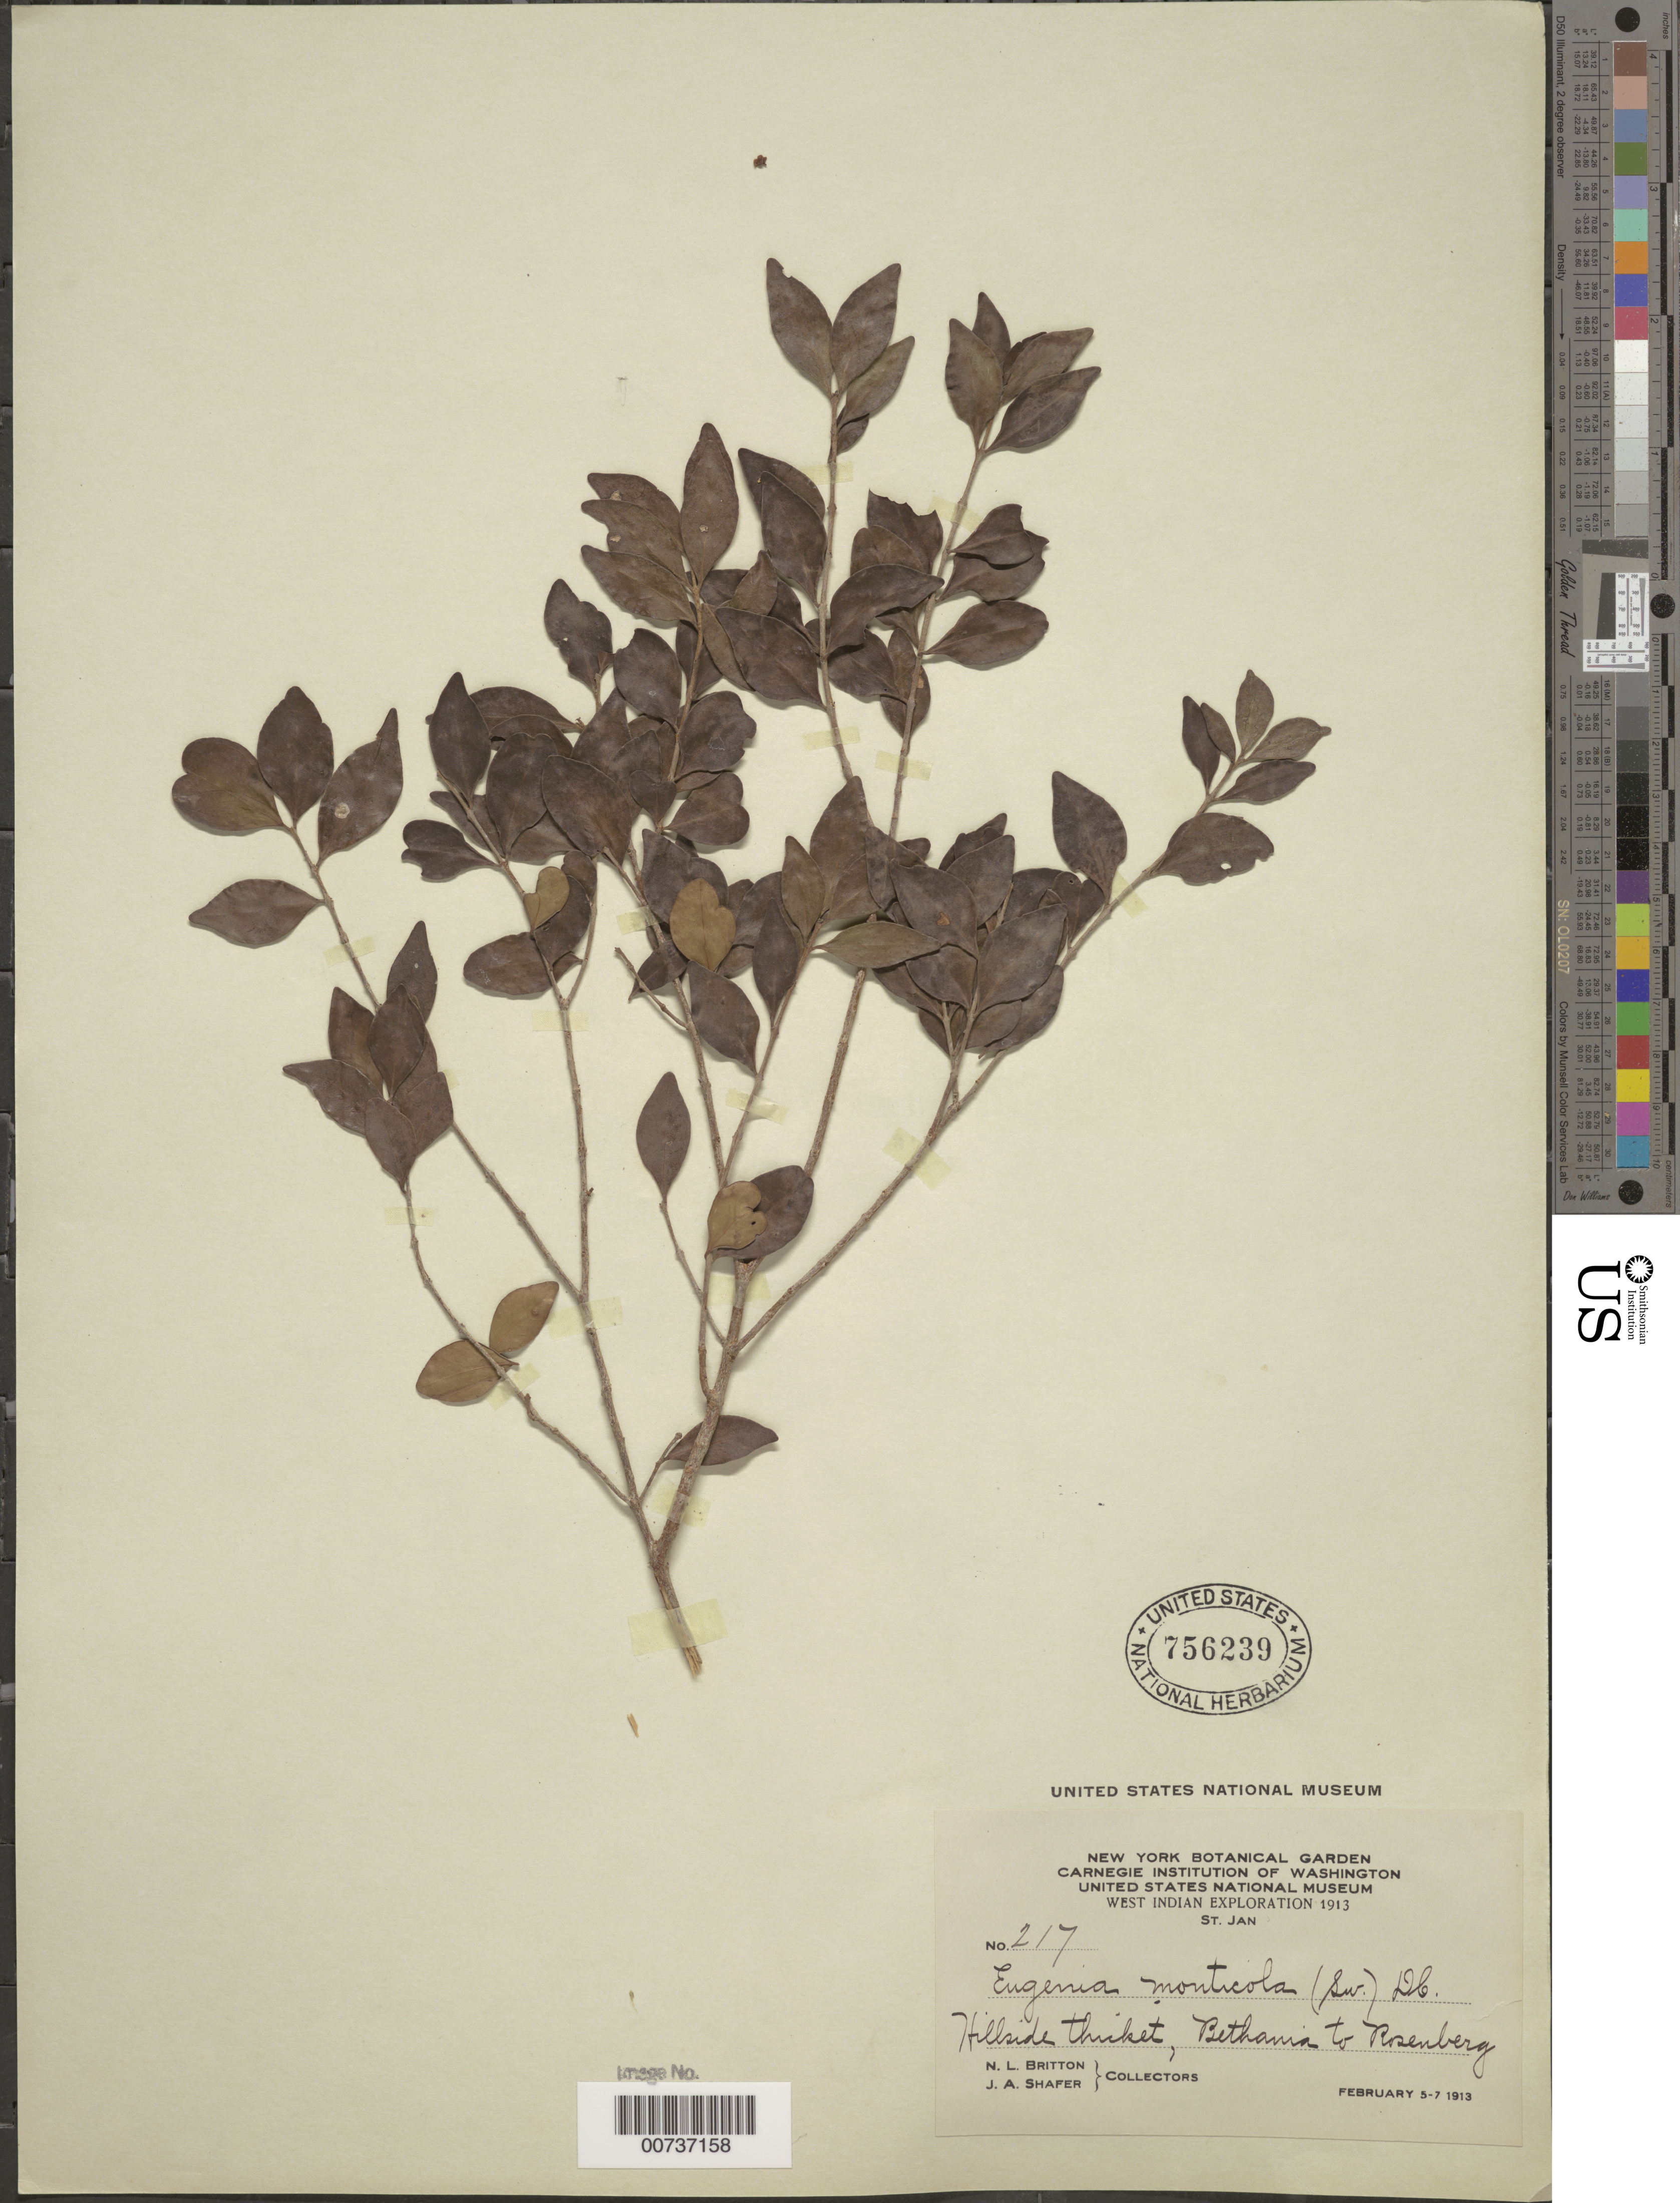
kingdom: Plantae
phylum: Tracheophyta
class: Magnoliopsida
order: Myrtales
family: Myrtaceae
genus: Eugenia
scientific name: Eugenia monticola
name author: (Sw.) DC.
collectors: N. Britton & J. A. Shafer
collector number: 217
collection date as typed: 05 Feb 1913 to 07 Feb 1913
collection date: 1913-02-05/1913-02-07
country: U.S. Virgin Islands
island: St. John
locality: Bethania to Rosenberg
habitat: Hillside thicket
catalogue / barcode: US 756239